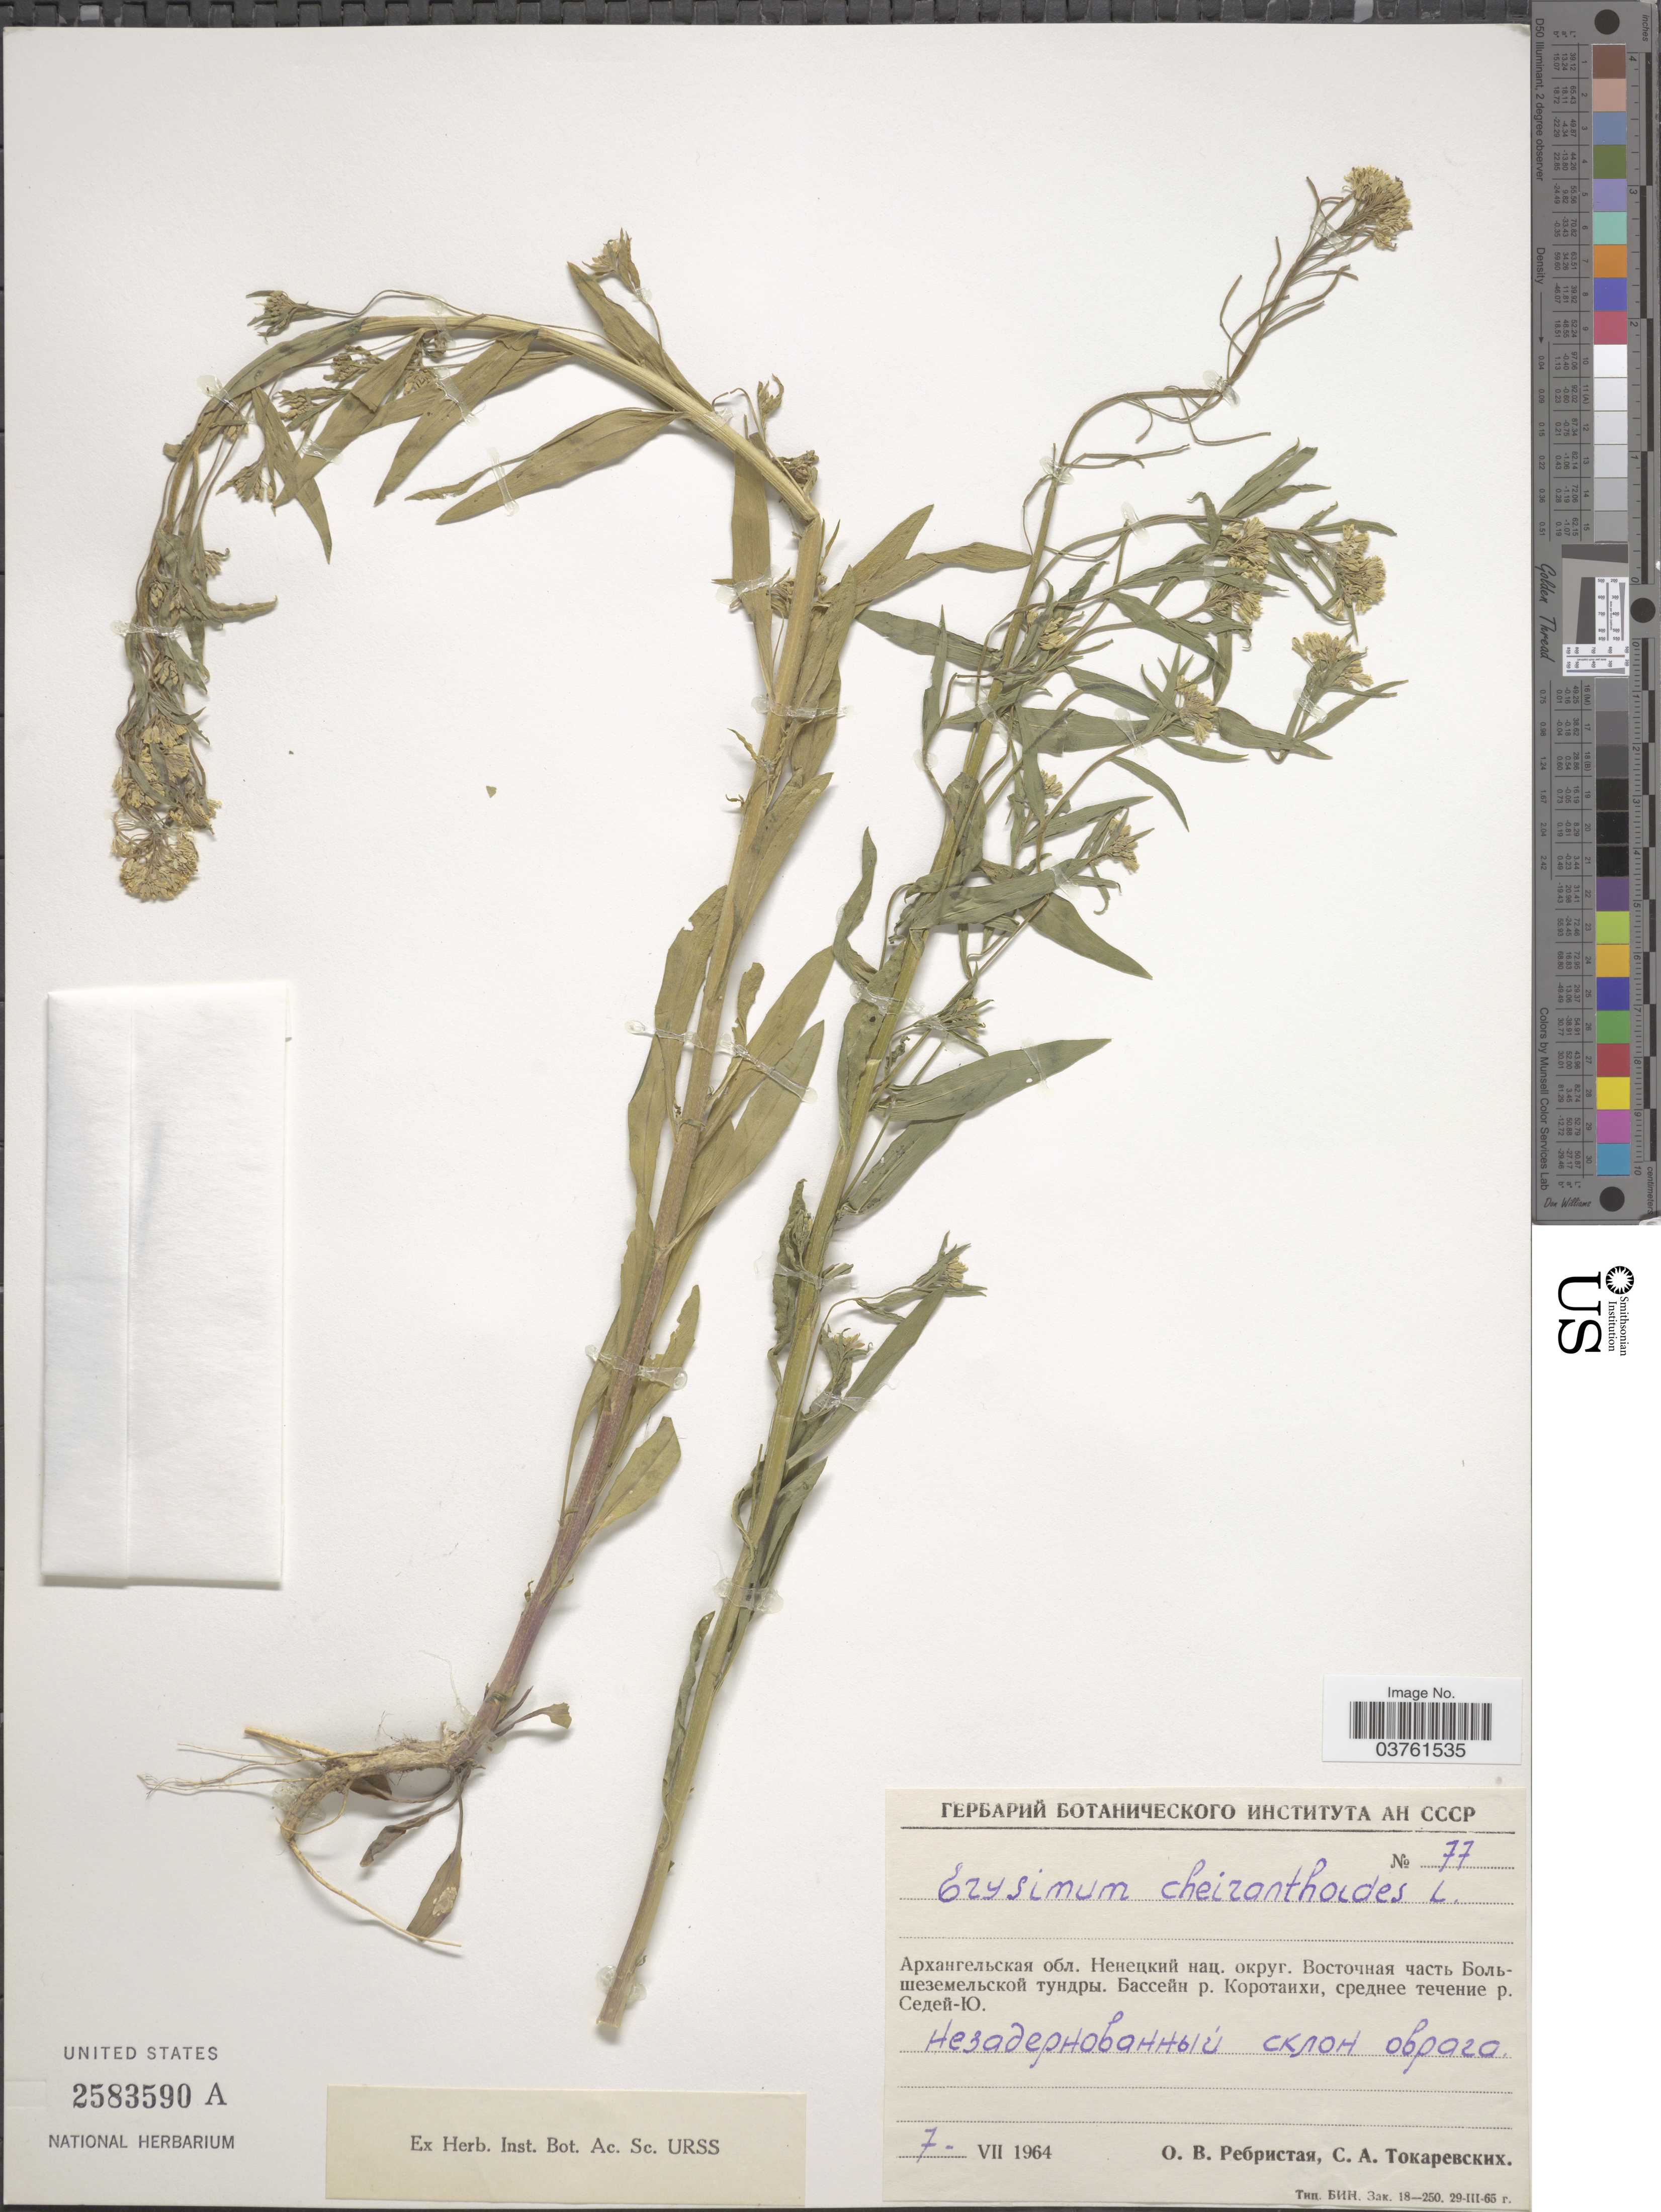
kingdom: Plantae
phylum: Tracheophyta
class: Magnoliopsida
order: Brassicales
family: Brassicaceae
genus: Erysimum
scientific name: Erysimum cheiranthoides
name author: L.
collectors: O. Rebristaya & S. Tokarevskikh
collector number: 77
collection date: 1964-07-07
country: Russian Federation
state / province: Nenets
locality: Basin of River Korotaikha, river Sedey-Yu.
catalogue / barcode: US 2583590A